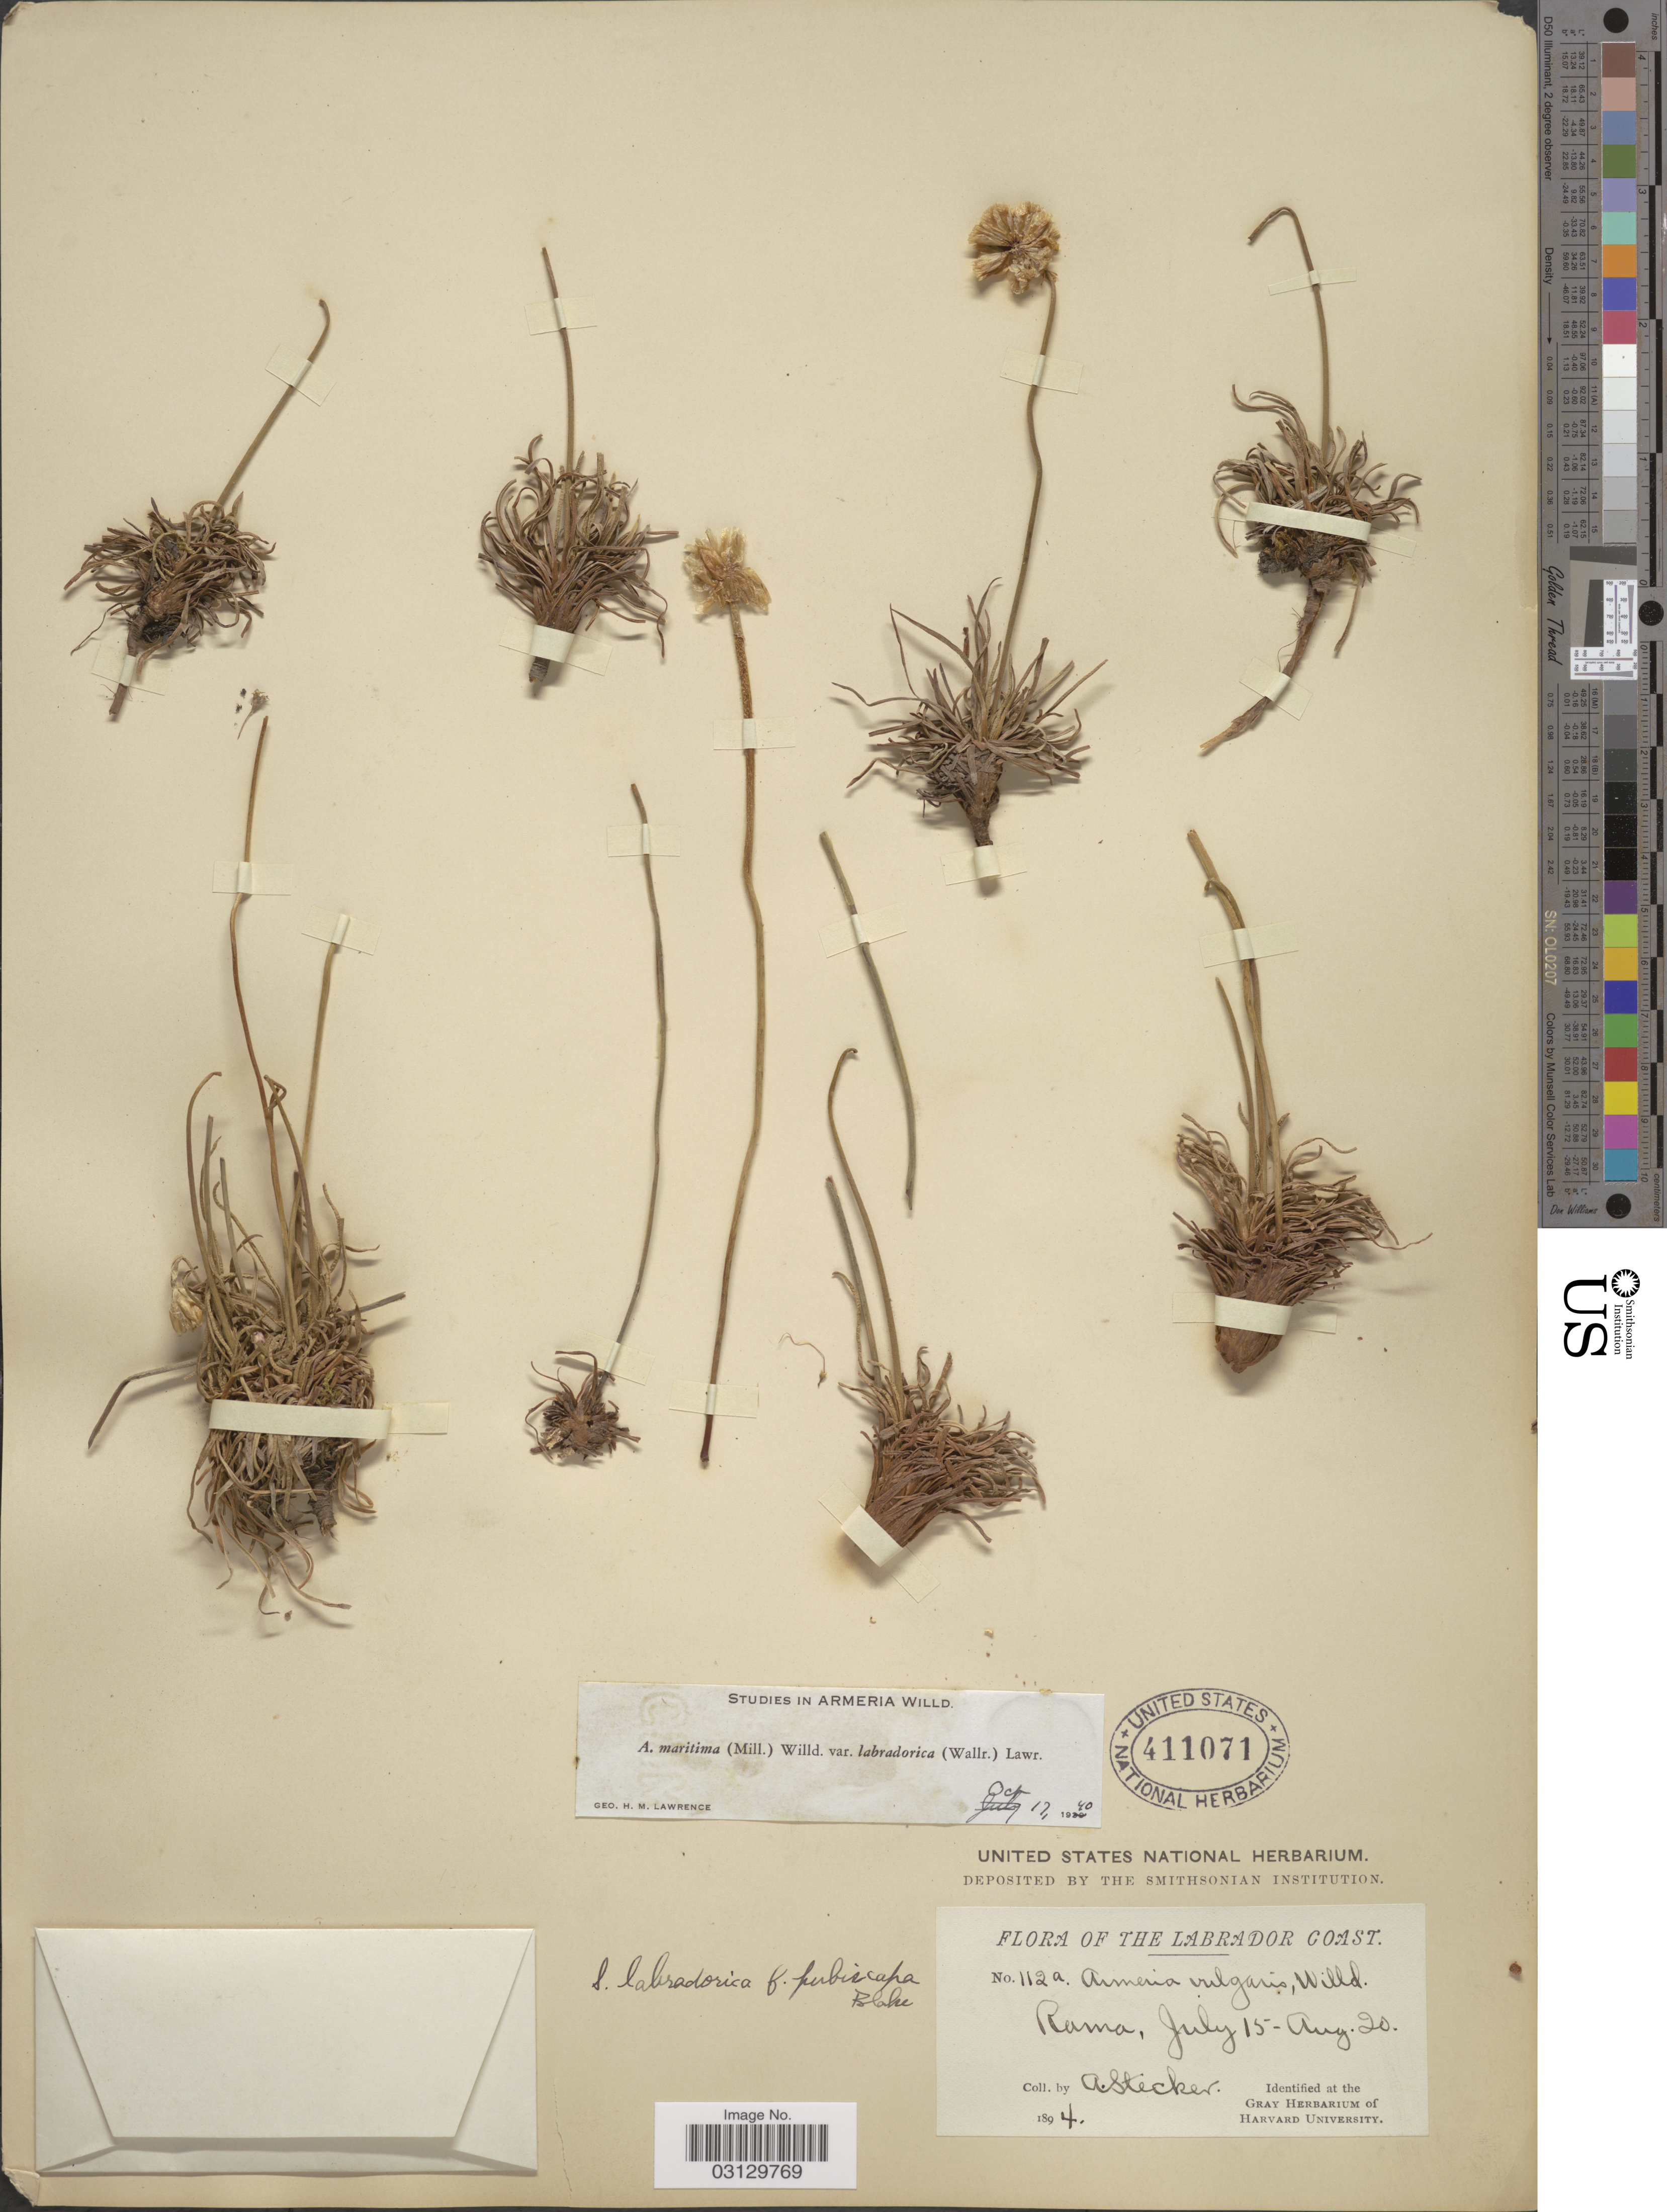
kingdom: Plantae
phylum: Tracheophyta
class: Magnoliopsida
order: Caryophyllales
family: Plumbaginaceae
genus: Armeria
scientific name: Armeria maritima subsp. sibirica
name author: (Turcz. ex Boiss.) Nyman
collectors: A. Stecker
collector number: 112a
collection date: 1894-07-15/1894-08-20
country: Canada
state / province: Newfoundland and Labrador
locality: The Labrador Coast. Rama.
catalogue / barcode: US 411071